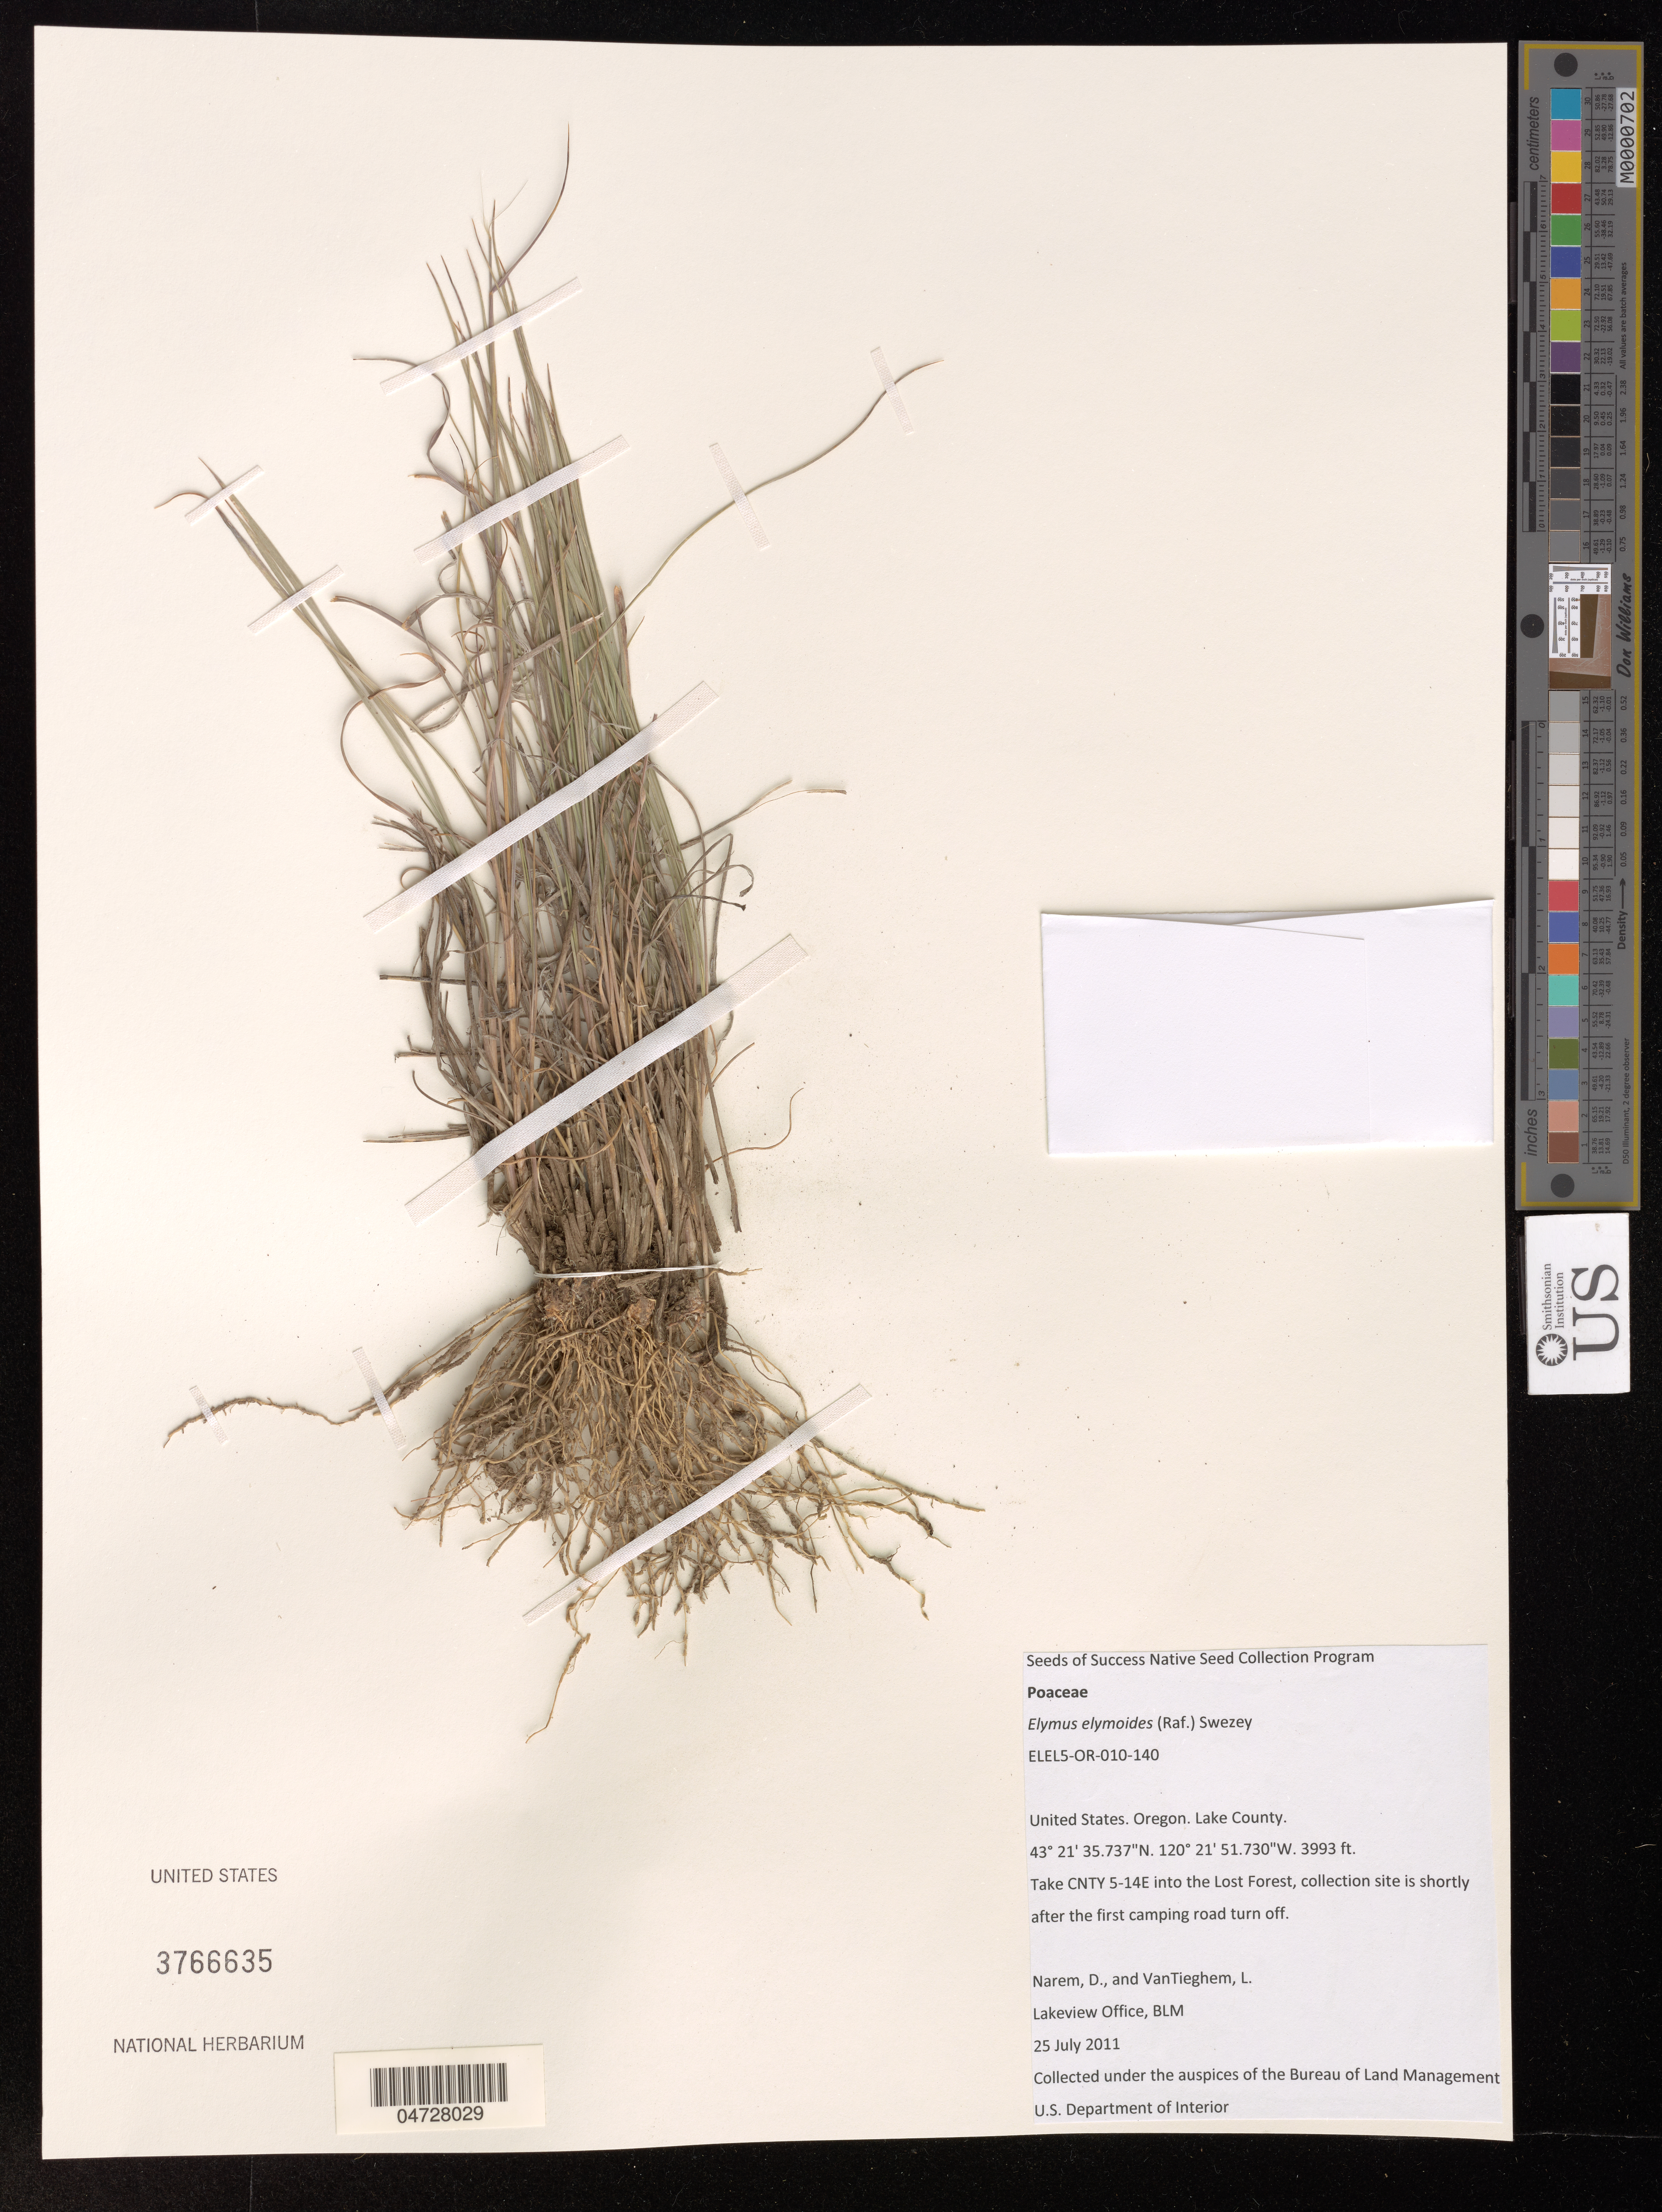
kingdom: Plantae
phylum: Tracheophyta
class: Liliopsida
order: Poales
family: Poaceae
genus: Elymus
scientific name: Elymus elymoides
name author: (Raf.) Swezey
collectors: D. Narem & L. VanTieghem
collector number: ELEL5-OR-010-140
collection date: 2011-07-25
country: United States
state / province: Oregon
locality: Lake County. Take CNTY 5-14E into the lost Forst, collection site is shortly after the first camping road turn off.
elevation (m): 1217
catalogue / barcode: US 3766635